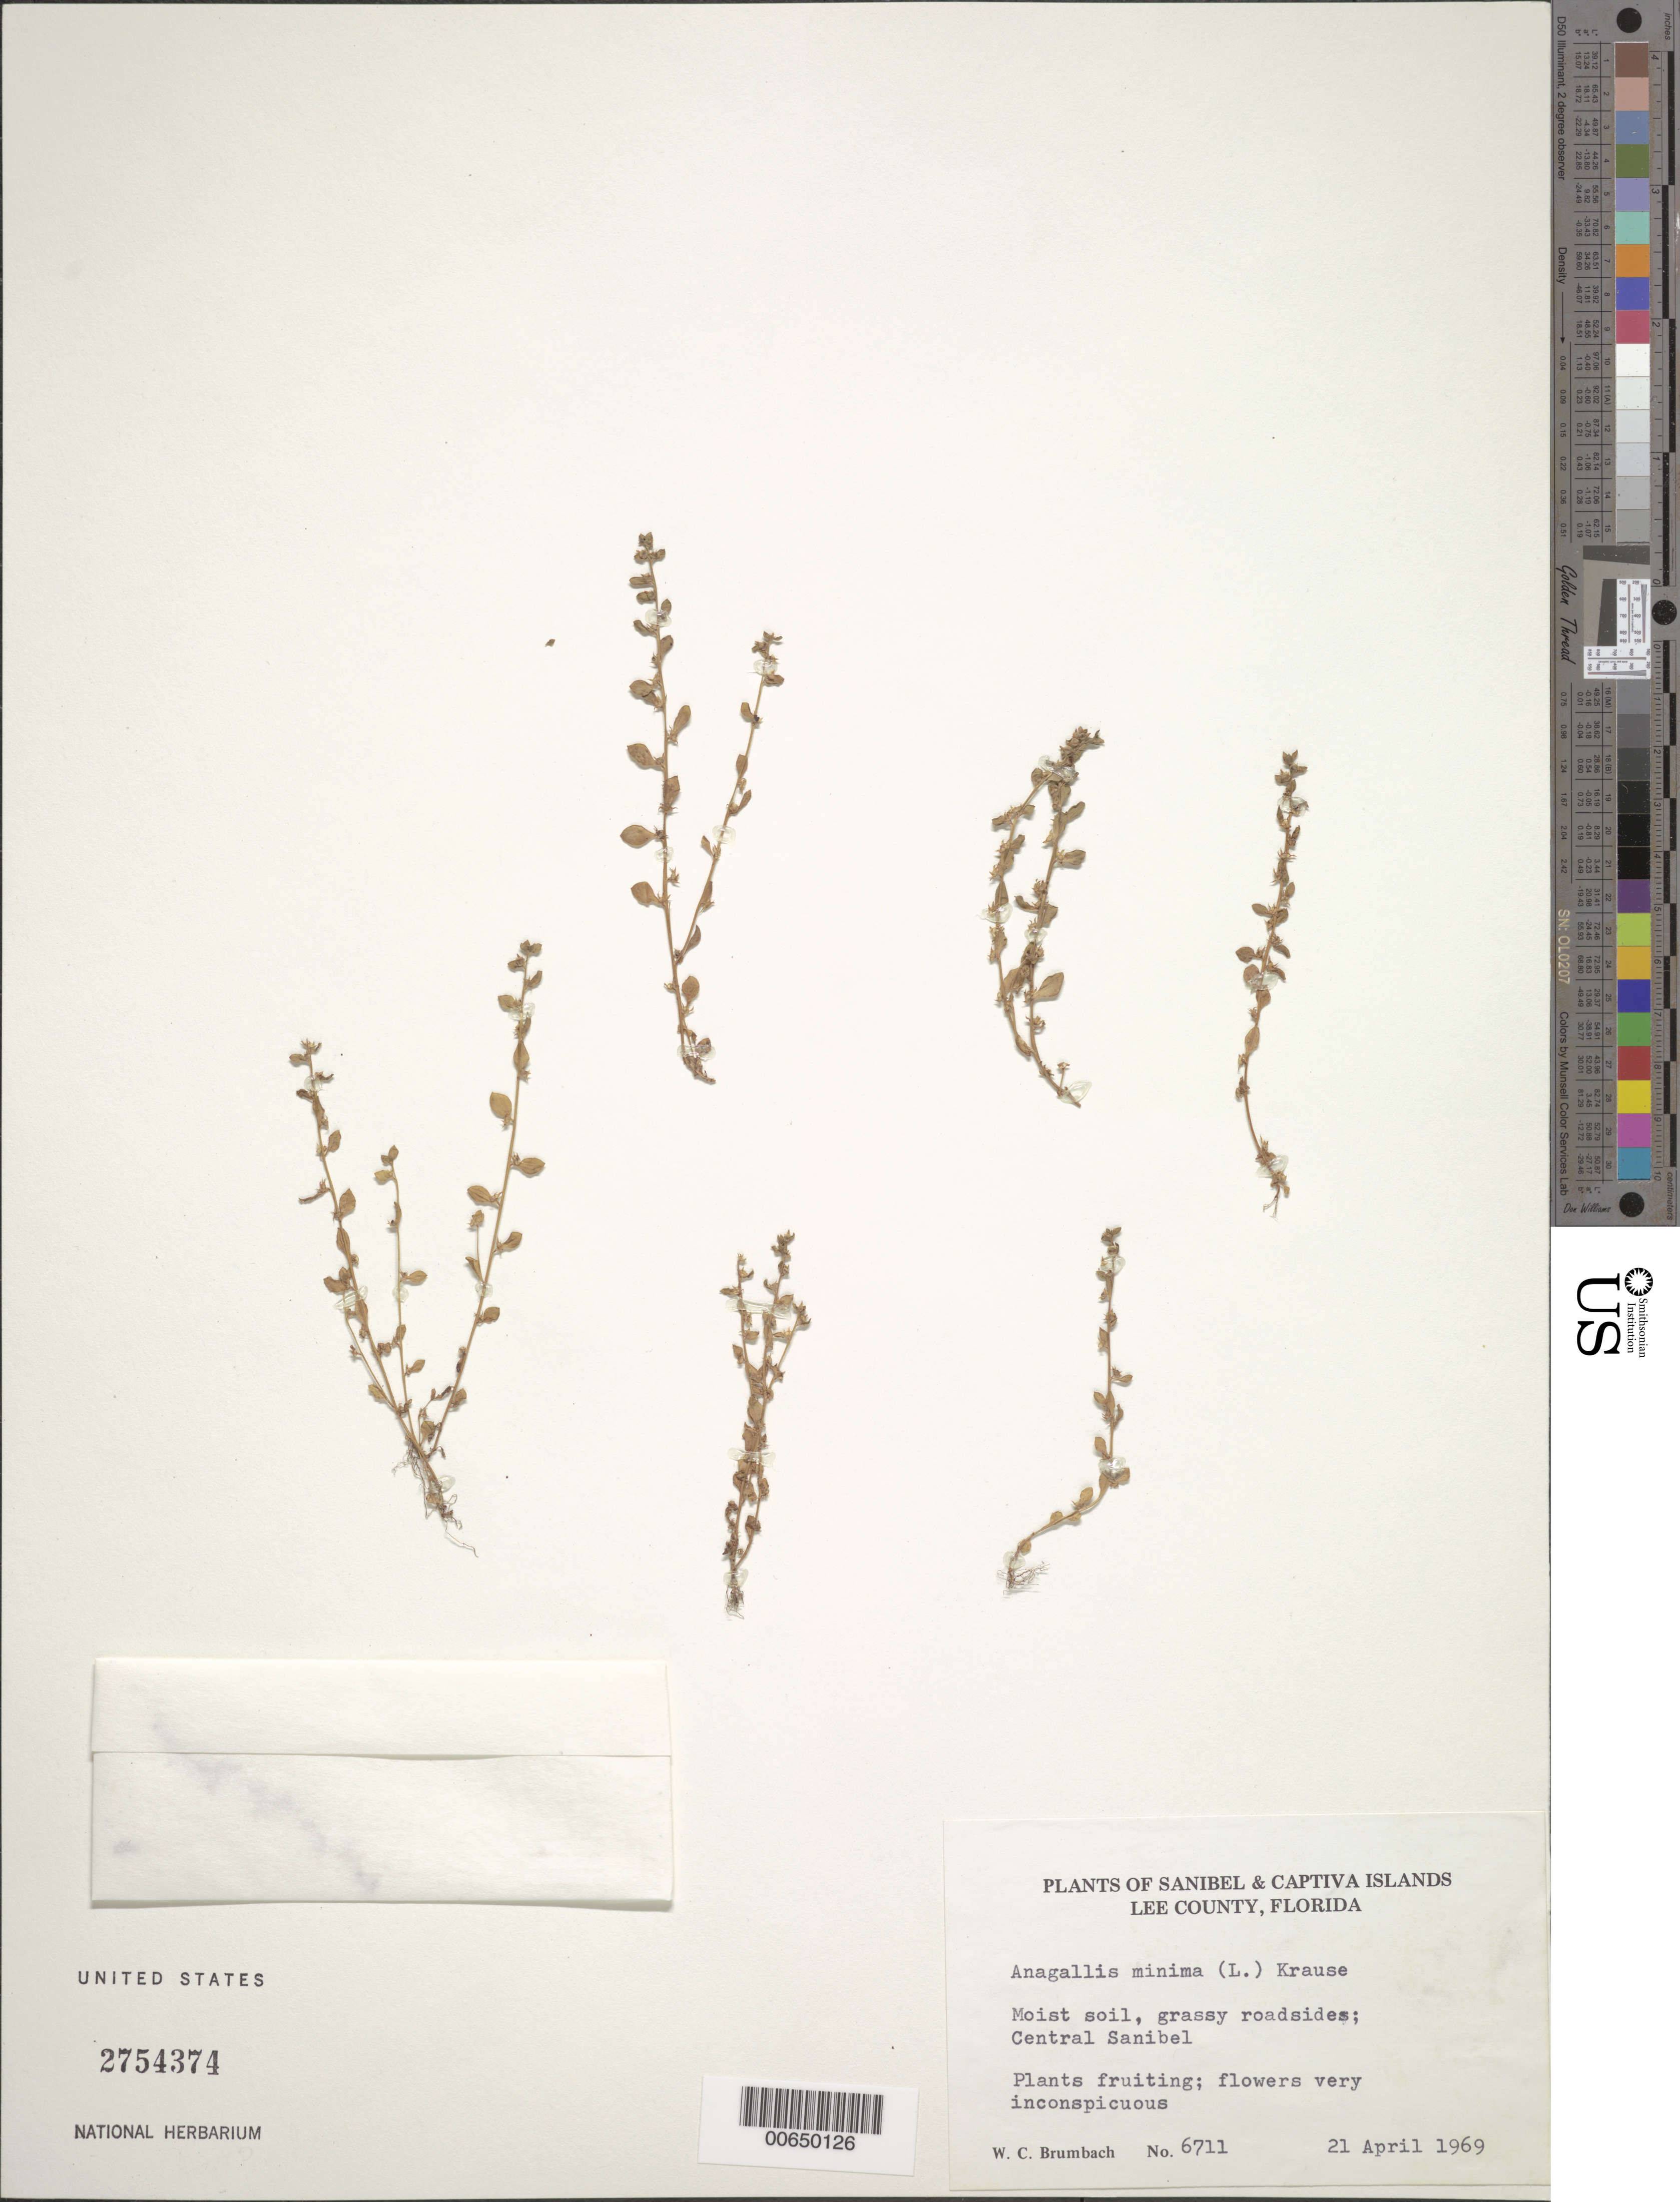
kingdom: Plantae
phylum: Tracheophyta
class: Magnoliopsida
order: Ericales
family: Primulaceae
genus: Centunculus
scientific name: Centunculus minimus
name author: L.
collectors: W. C. Brumbach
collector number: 6711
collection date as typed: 21 Apr 1969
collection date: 1969-04-21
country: United States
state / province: Florida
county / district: Lee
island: Sanibel Island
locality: Central Sanibel.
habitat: Moist soil, grassy roadsides.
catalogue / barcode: US 2754374